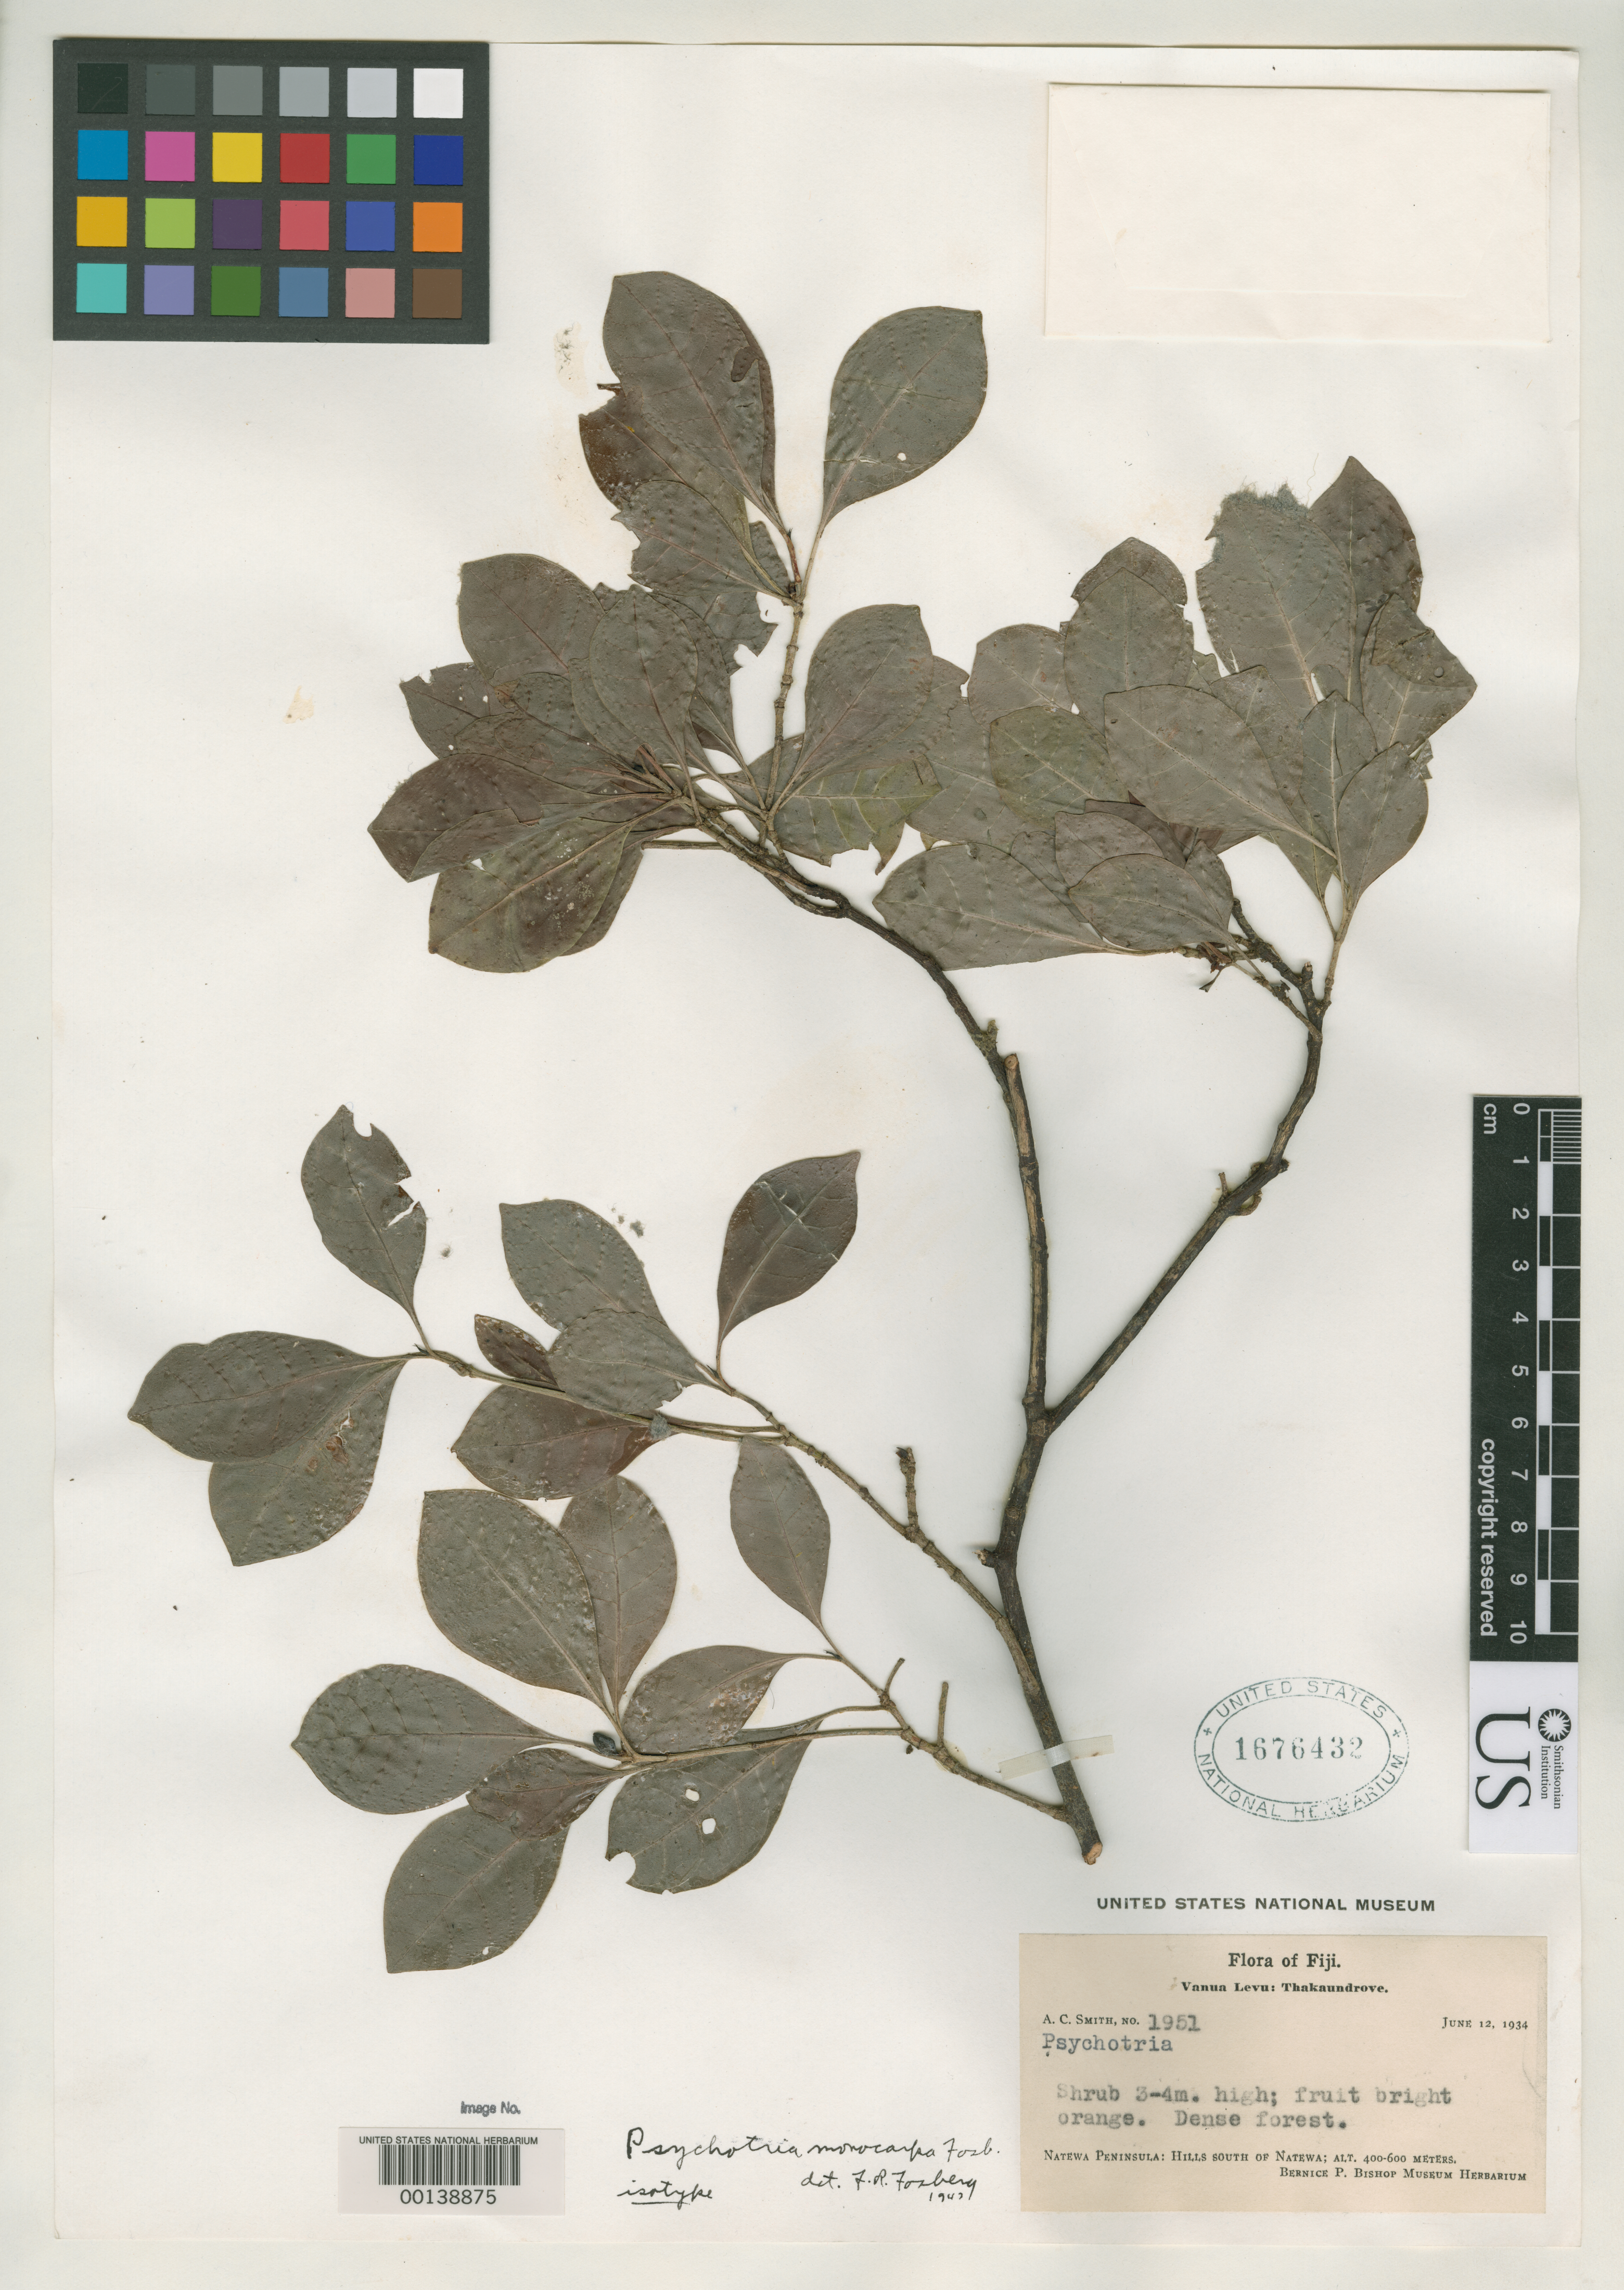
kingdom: Plantae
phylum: Tracheophyta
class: Magnoliopsida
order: Gentianales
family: Rubiaceae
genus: Psychotria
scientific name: Psychotria monocarpa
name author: Fosberg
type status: Isotype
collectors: A. C. Smith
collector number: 1951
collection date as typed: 12 Jun 1934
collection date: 1934-06-12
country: Fiji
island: Vanua Levu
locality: Thakaundrove, Natewa peninsula, south of Natewa. [Vanua Levu Group]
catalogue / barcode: US 1676432